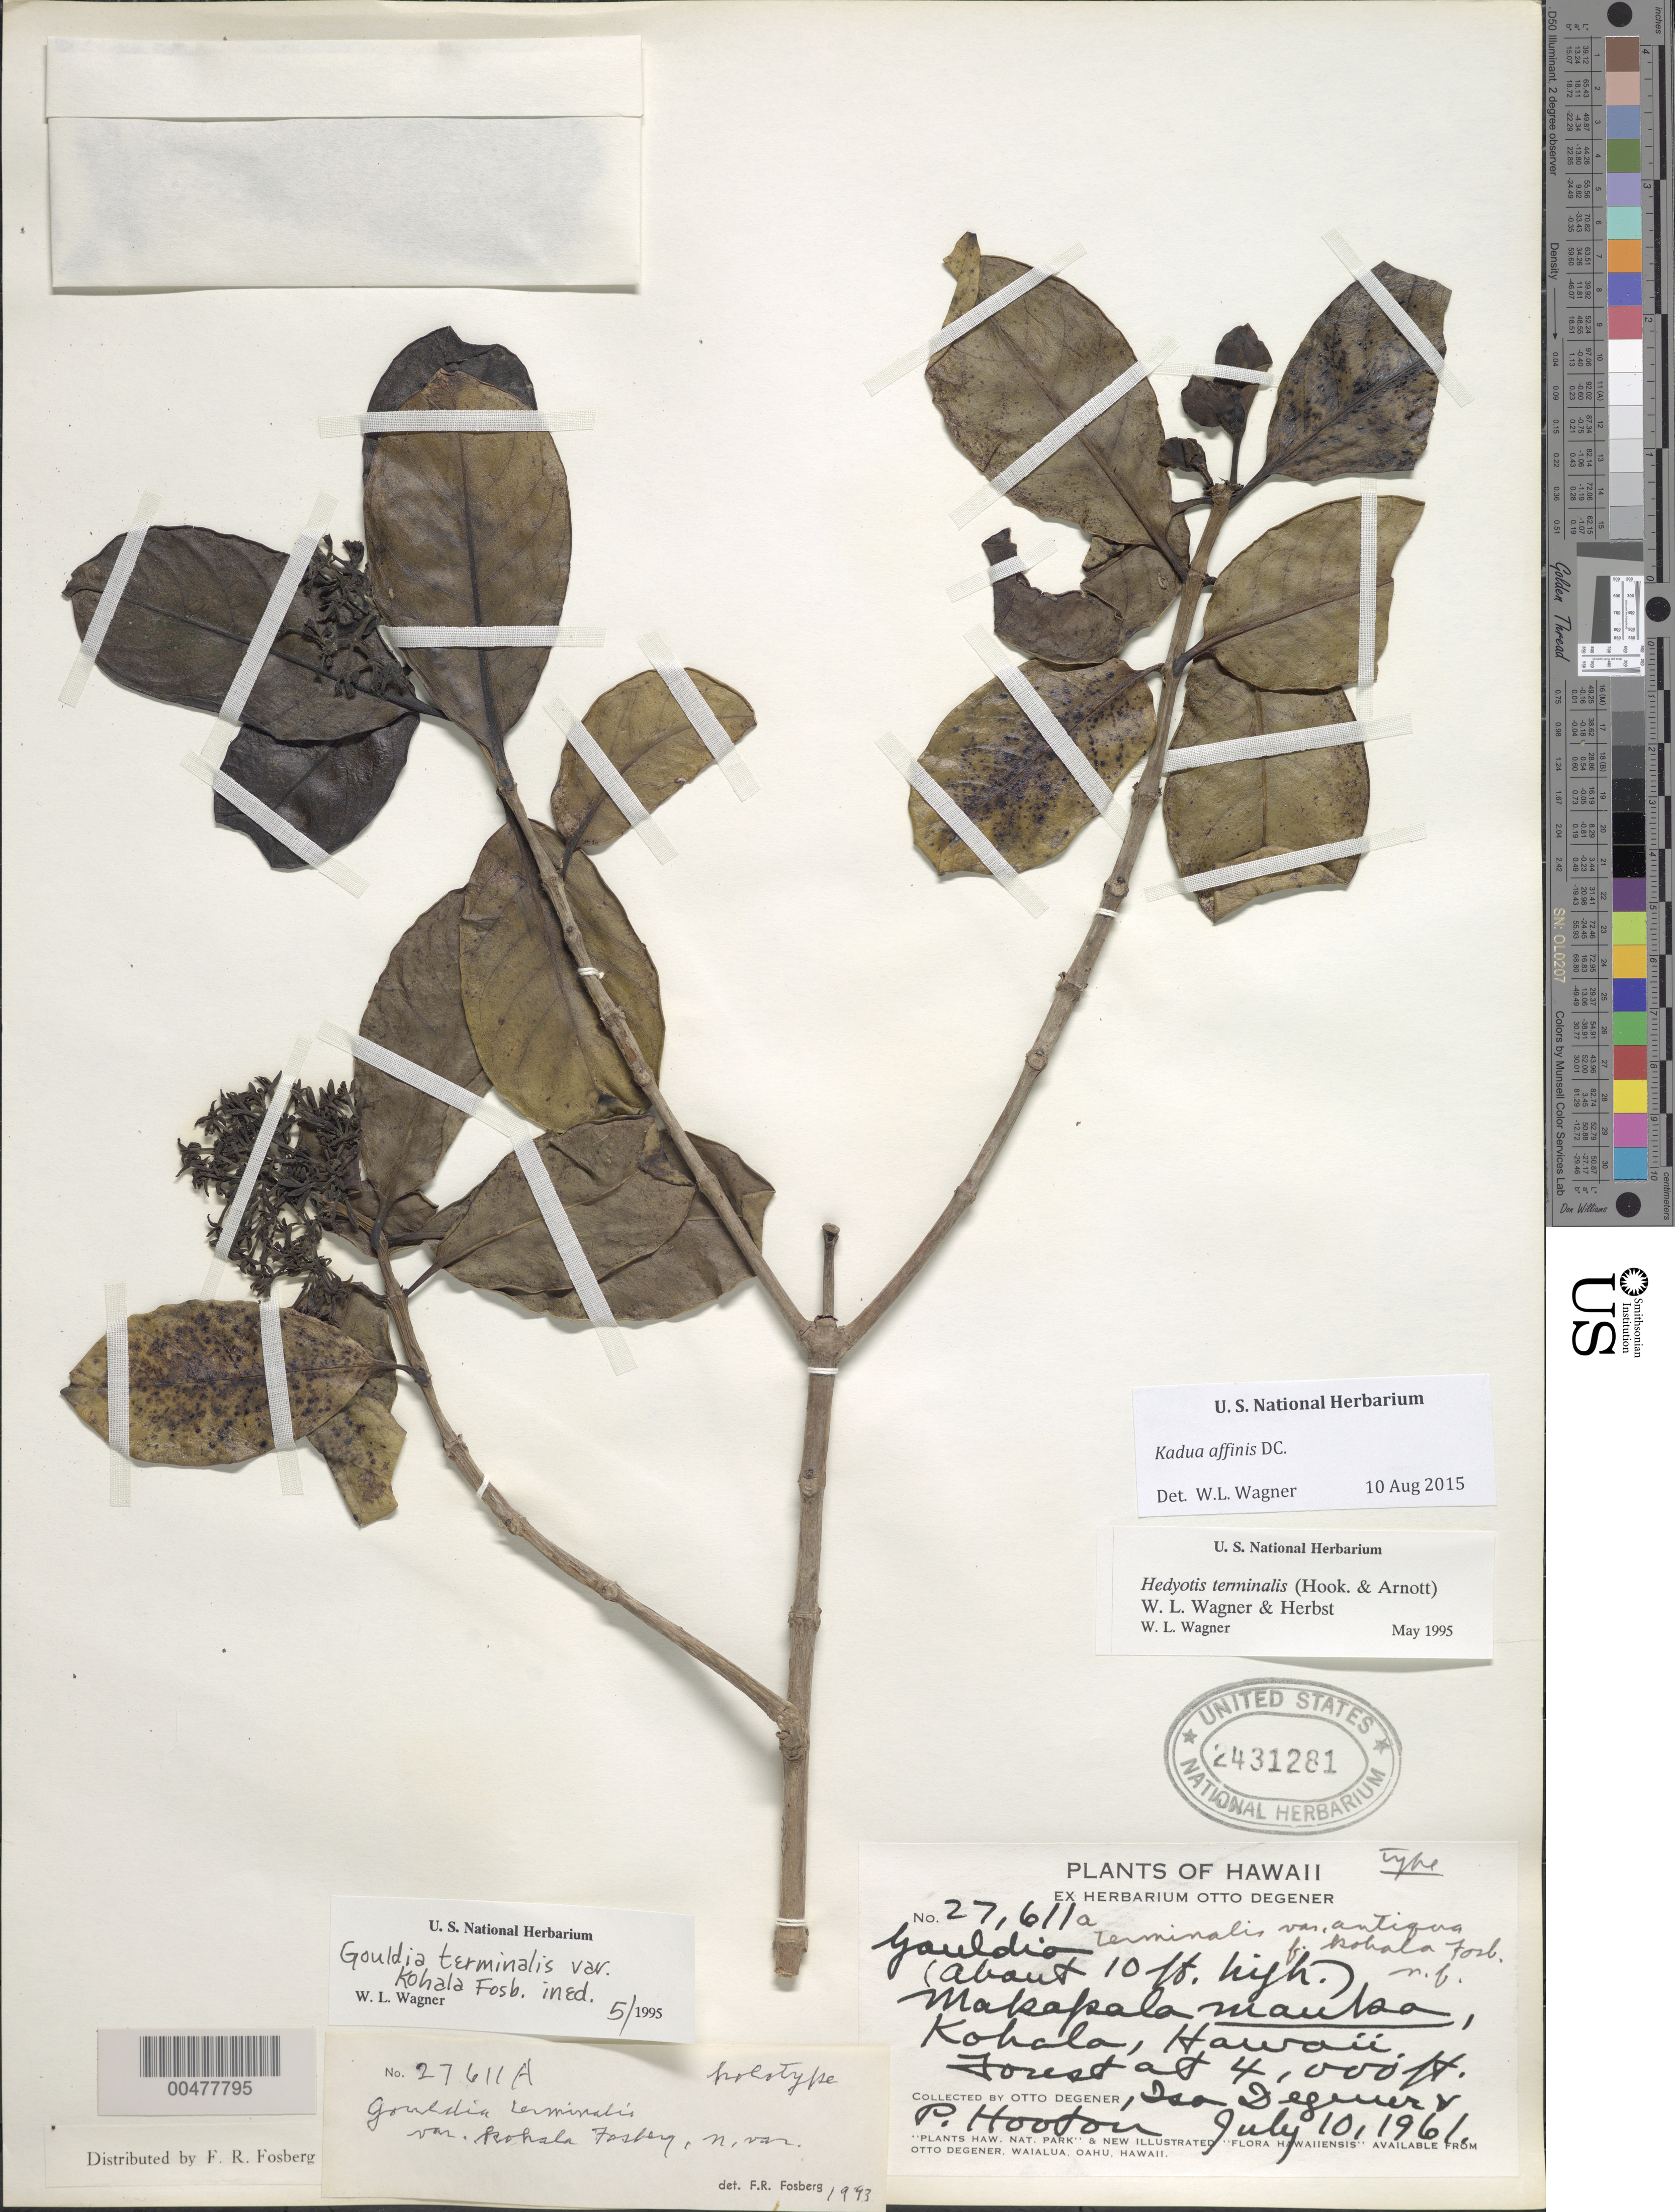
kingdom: Plantae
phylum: Tracheophyta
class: Magnoliopsida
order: Gentianales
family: Rubiaceae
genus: Kadua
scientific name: Kadua affinis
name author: DC.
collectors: O. Degener, I. Degener & P. Hooton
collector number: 27611a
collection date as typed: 10 Jul 1961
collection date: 1961-07-10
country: United States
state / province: Hawaii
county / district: Hawaii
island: Hawaii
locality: Makapala mauko, Kohala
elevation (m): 1219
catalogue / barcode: US 2431281